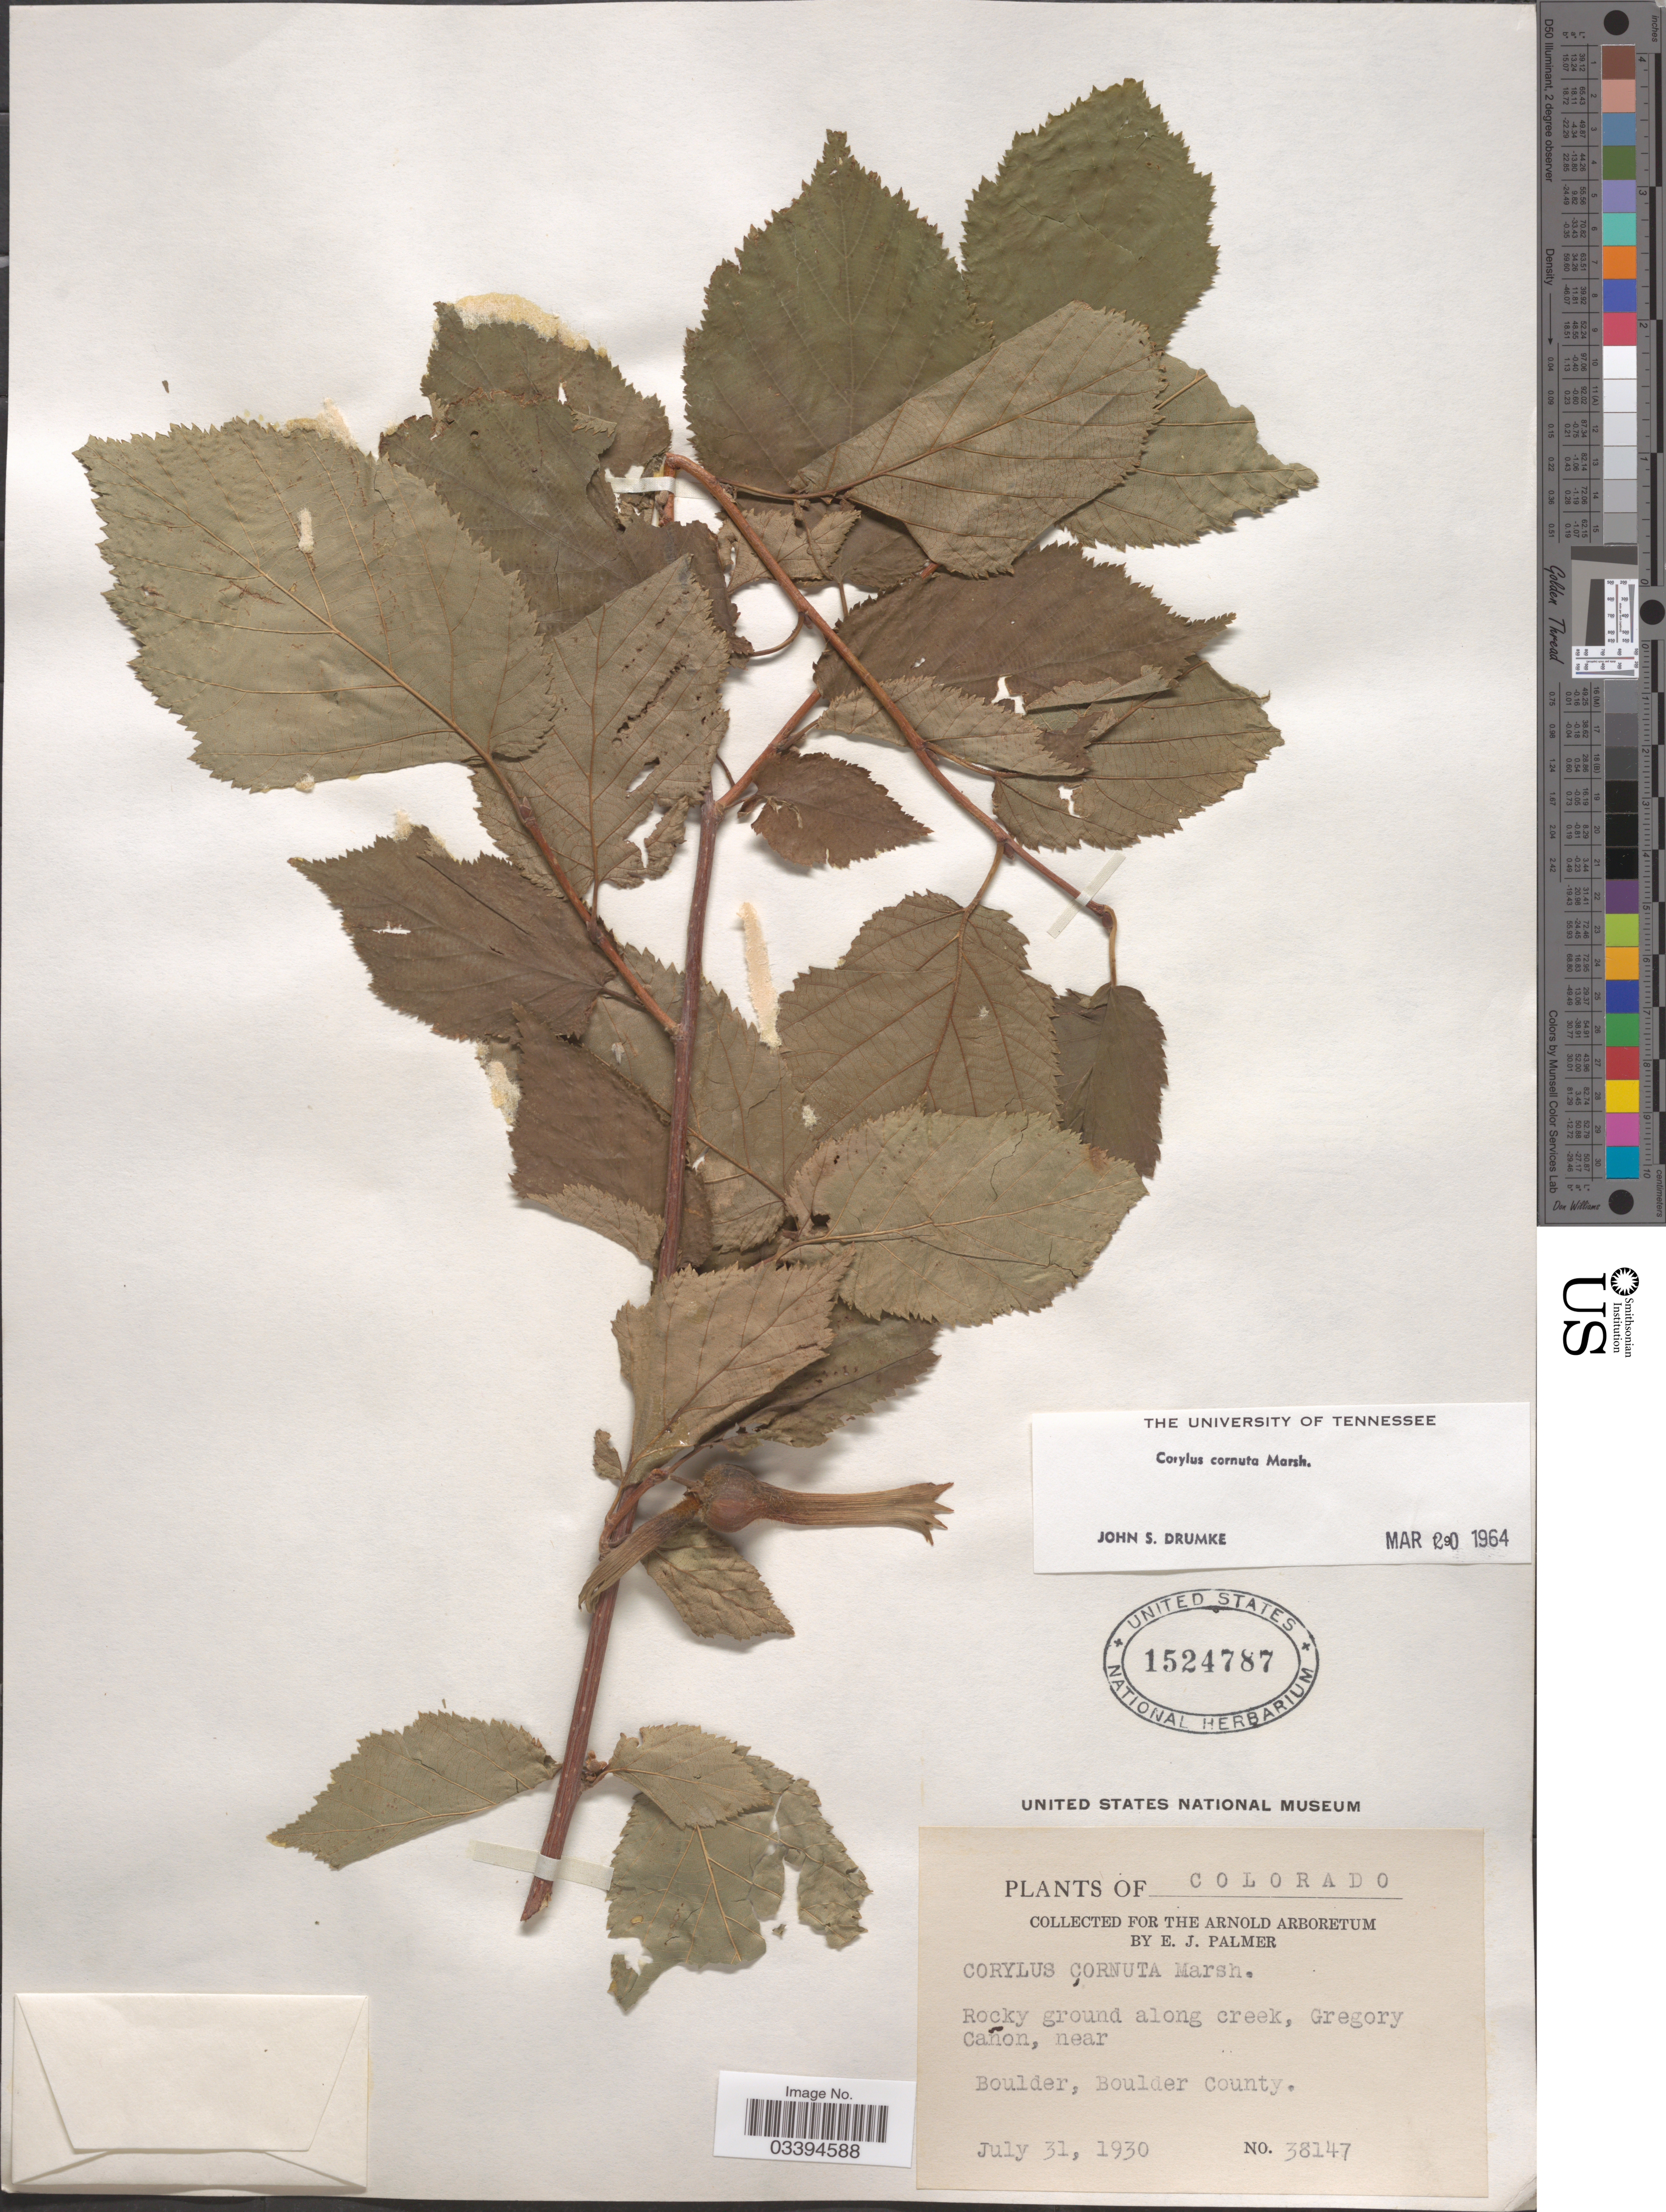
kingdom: Plantae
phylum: Tracheophyta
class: Magnoliopsida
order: Fagales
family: Betulaceae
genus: Corylus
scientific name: Corylus cornuta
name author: Marshall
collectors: E. J. Palmer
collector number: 38147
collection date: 1930-07-31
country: United States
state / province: Colorado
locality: Rocky ground along creek, Gregory Cañon, near Boulder, Boulder County.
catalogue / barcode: US 1524787